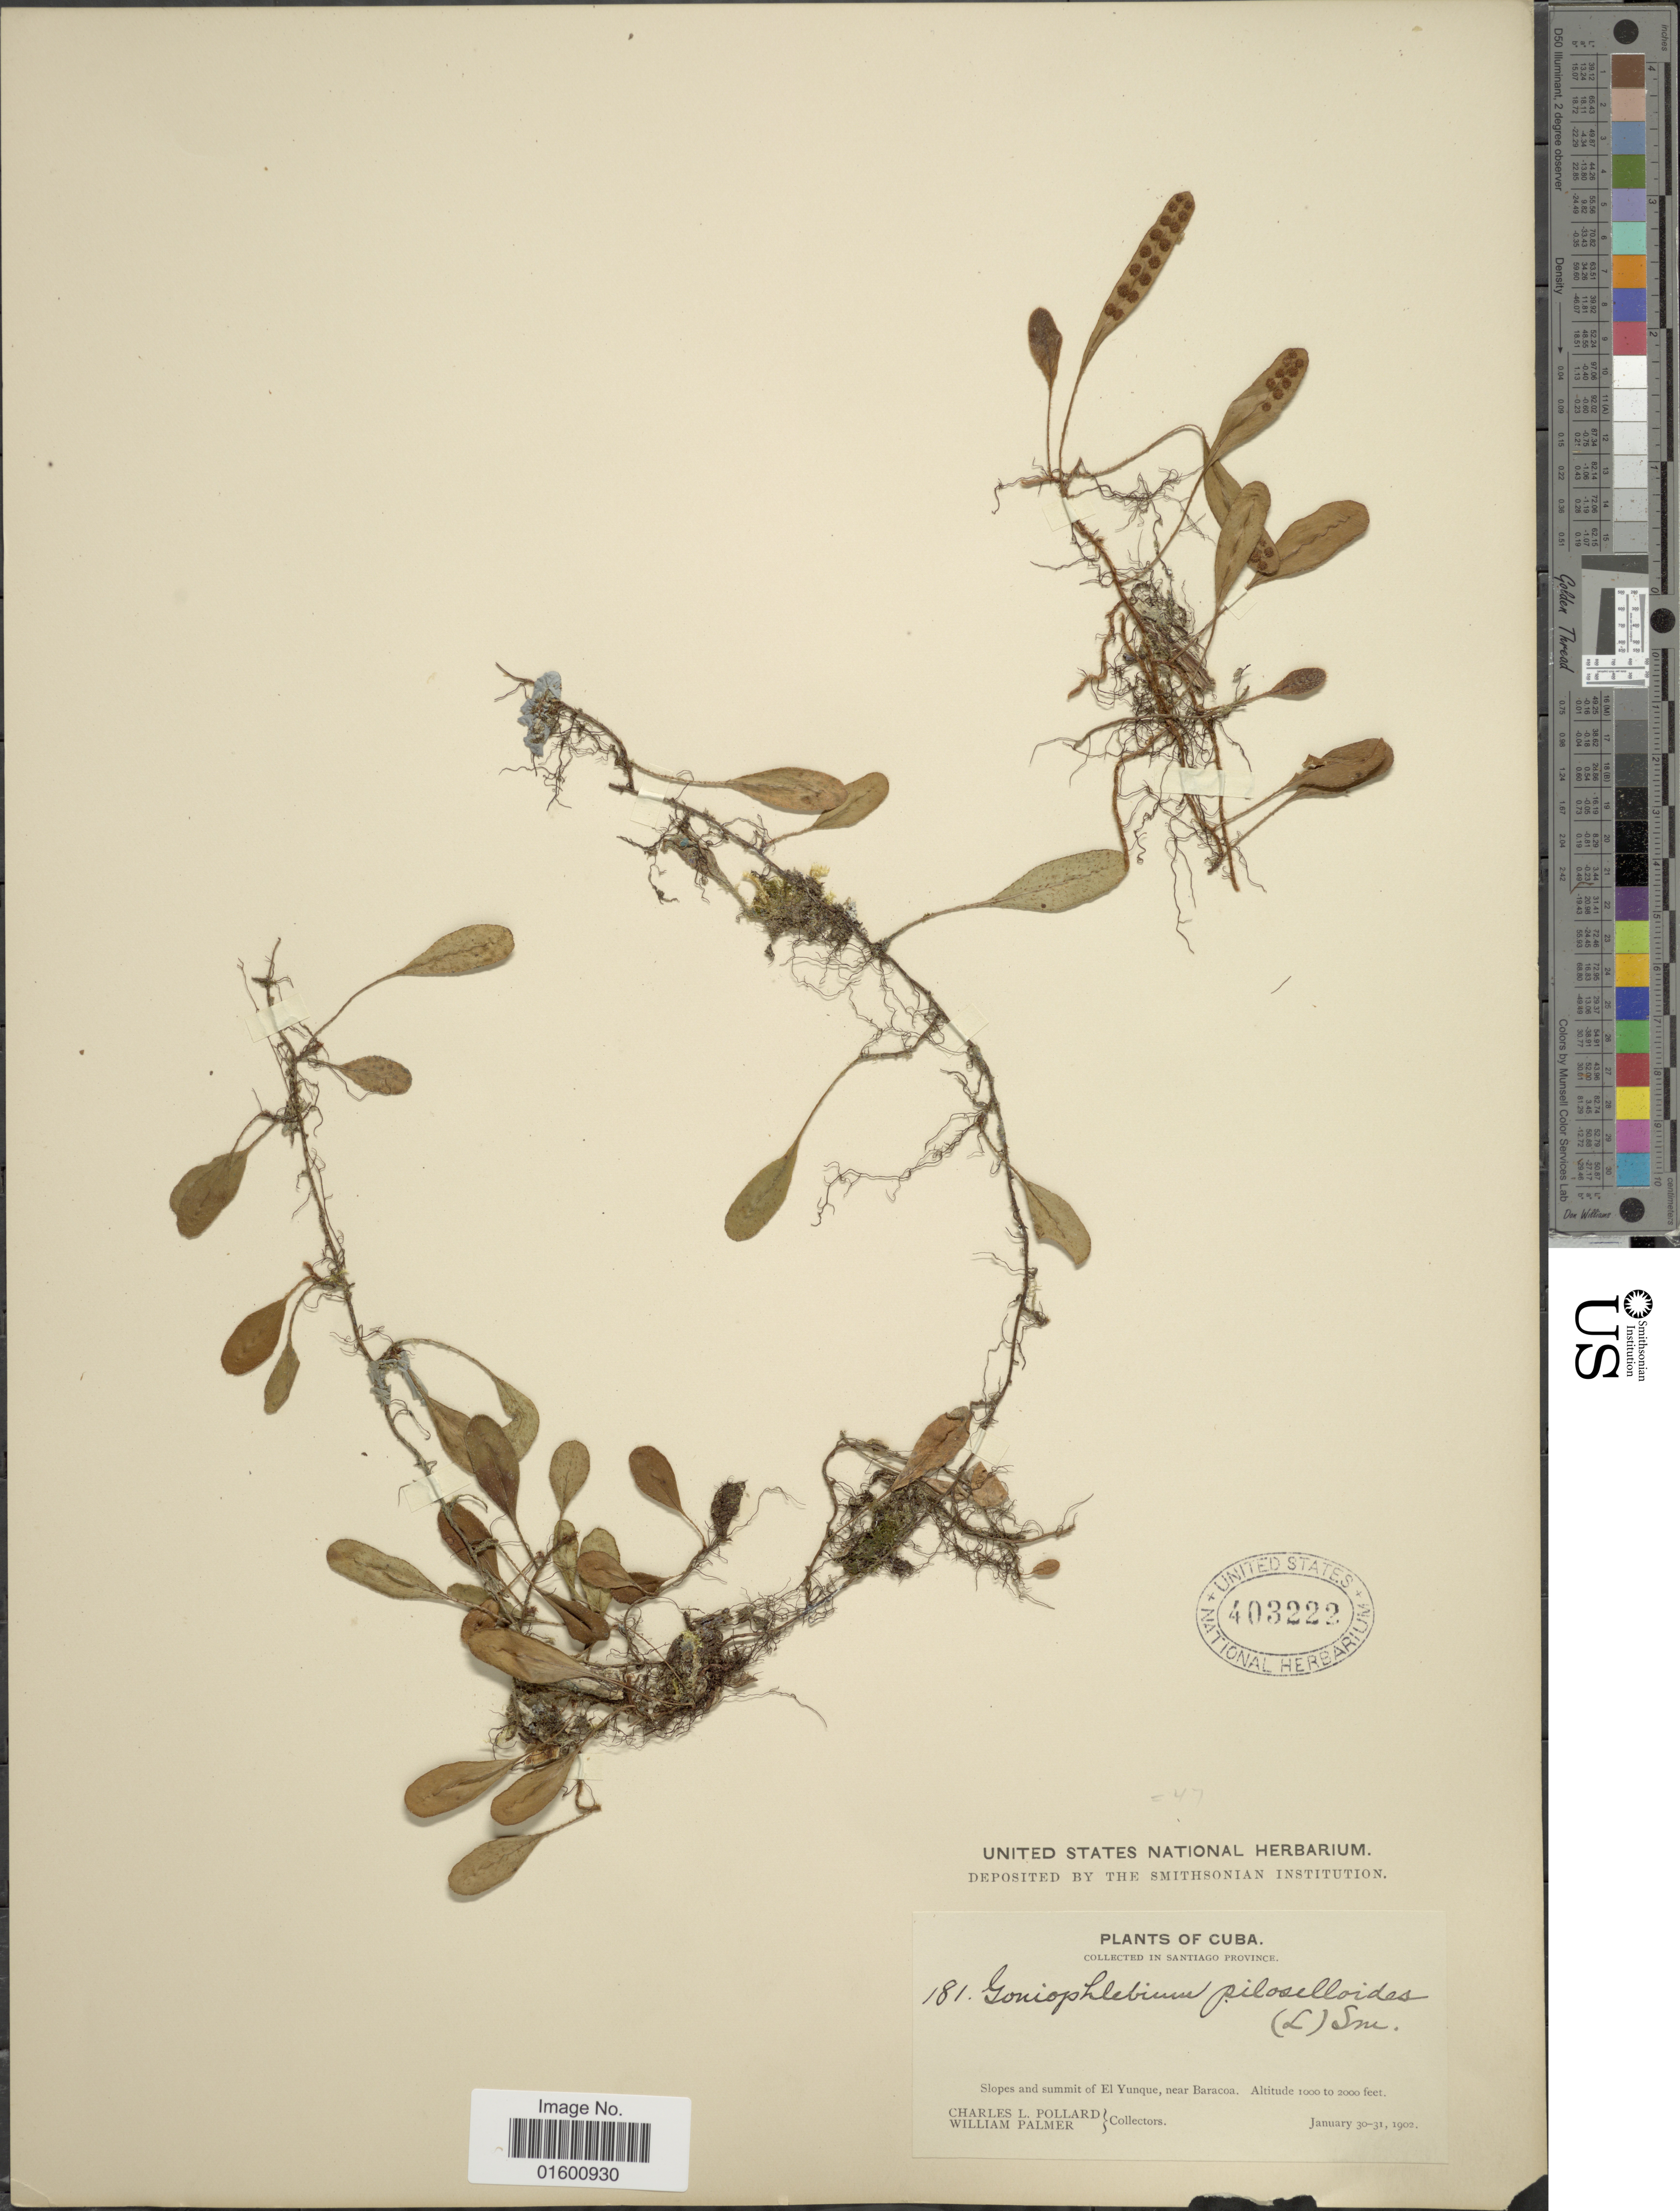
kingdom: Plantae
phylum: Tracheophyta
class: Polypodiopsida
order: Polypodiales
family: Polypodiaceae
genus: Microgramma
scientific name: Microgramma piloselloides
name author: (L.) Copel.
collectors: C. L. Pollard & W. Palmer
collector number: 181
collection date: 1902-01-30/1902-01-31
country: Cuba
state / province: Santiago de Cuba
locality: Slopes and summit of El Yunque, near Baracoa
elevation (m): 305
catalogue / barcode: US 403222